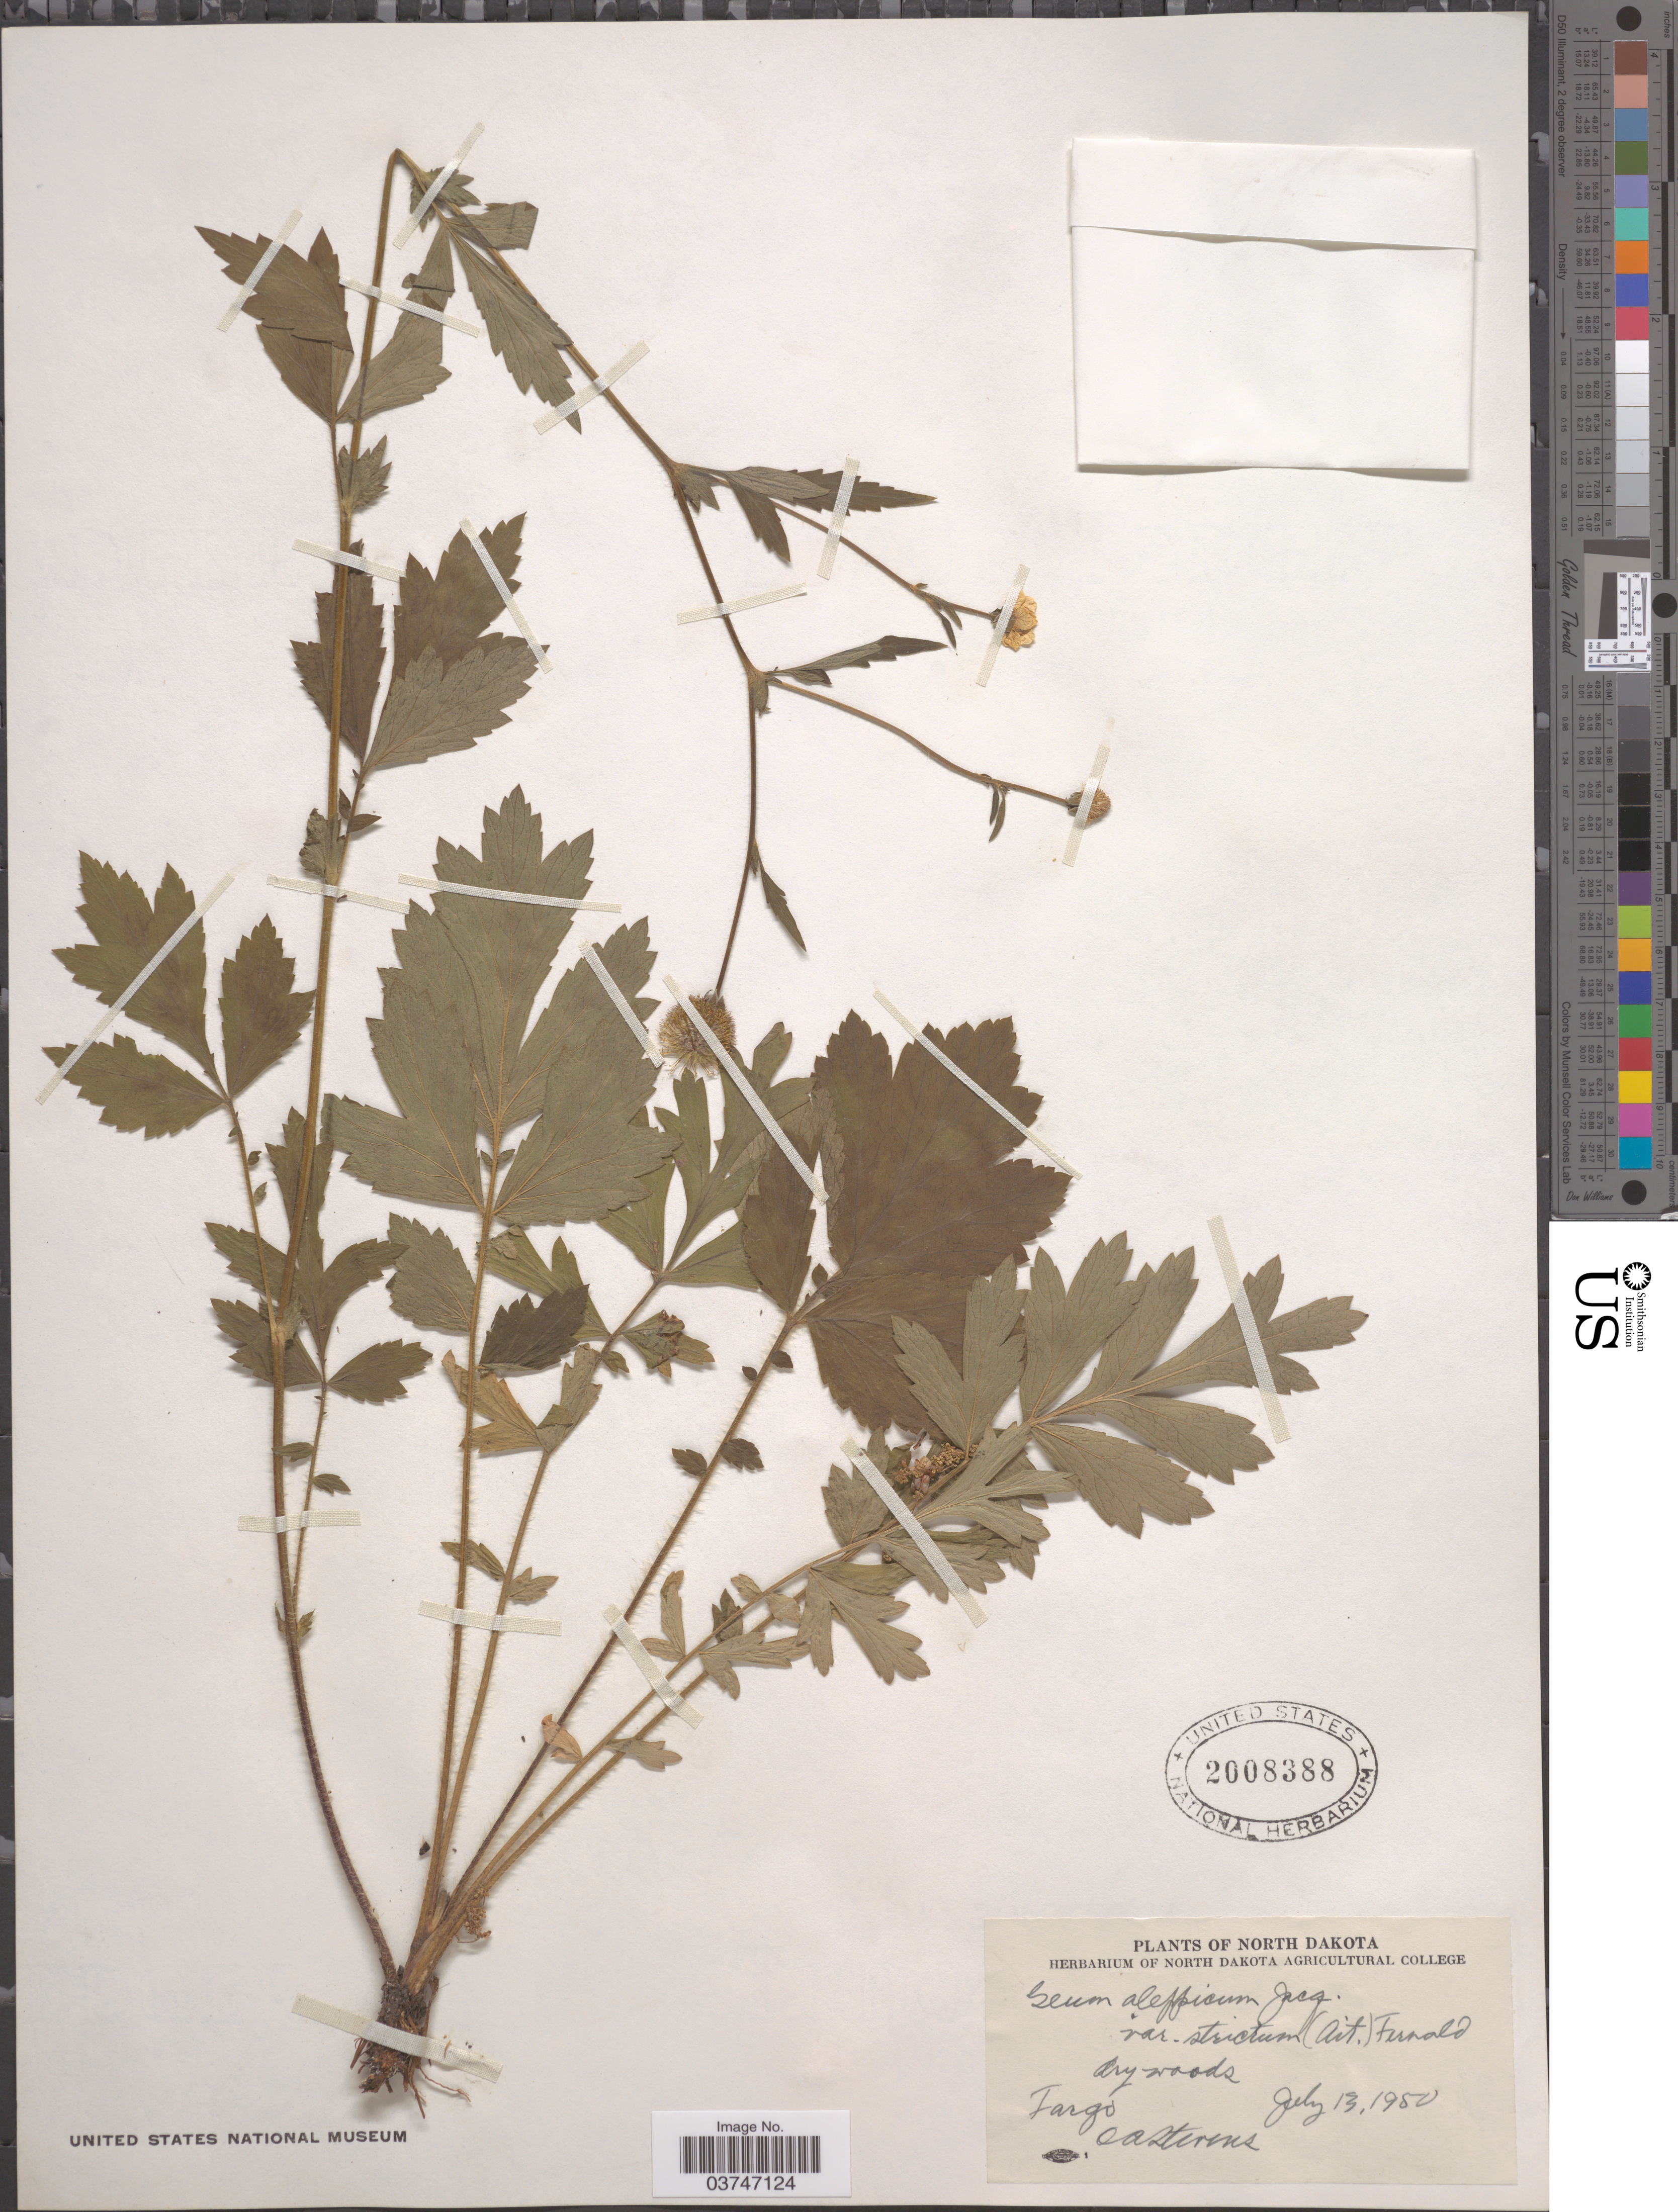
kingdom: Plantae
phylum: Tracheophyta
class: Magnoliopsida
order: Rosales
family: Rosaceae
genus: Geum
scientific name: Geum aleppicum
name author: Jacq.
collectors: O. A. Stevens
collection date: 1950-07-13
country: United States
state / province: North Dakota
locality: Fargo.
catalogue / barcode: US 2008388